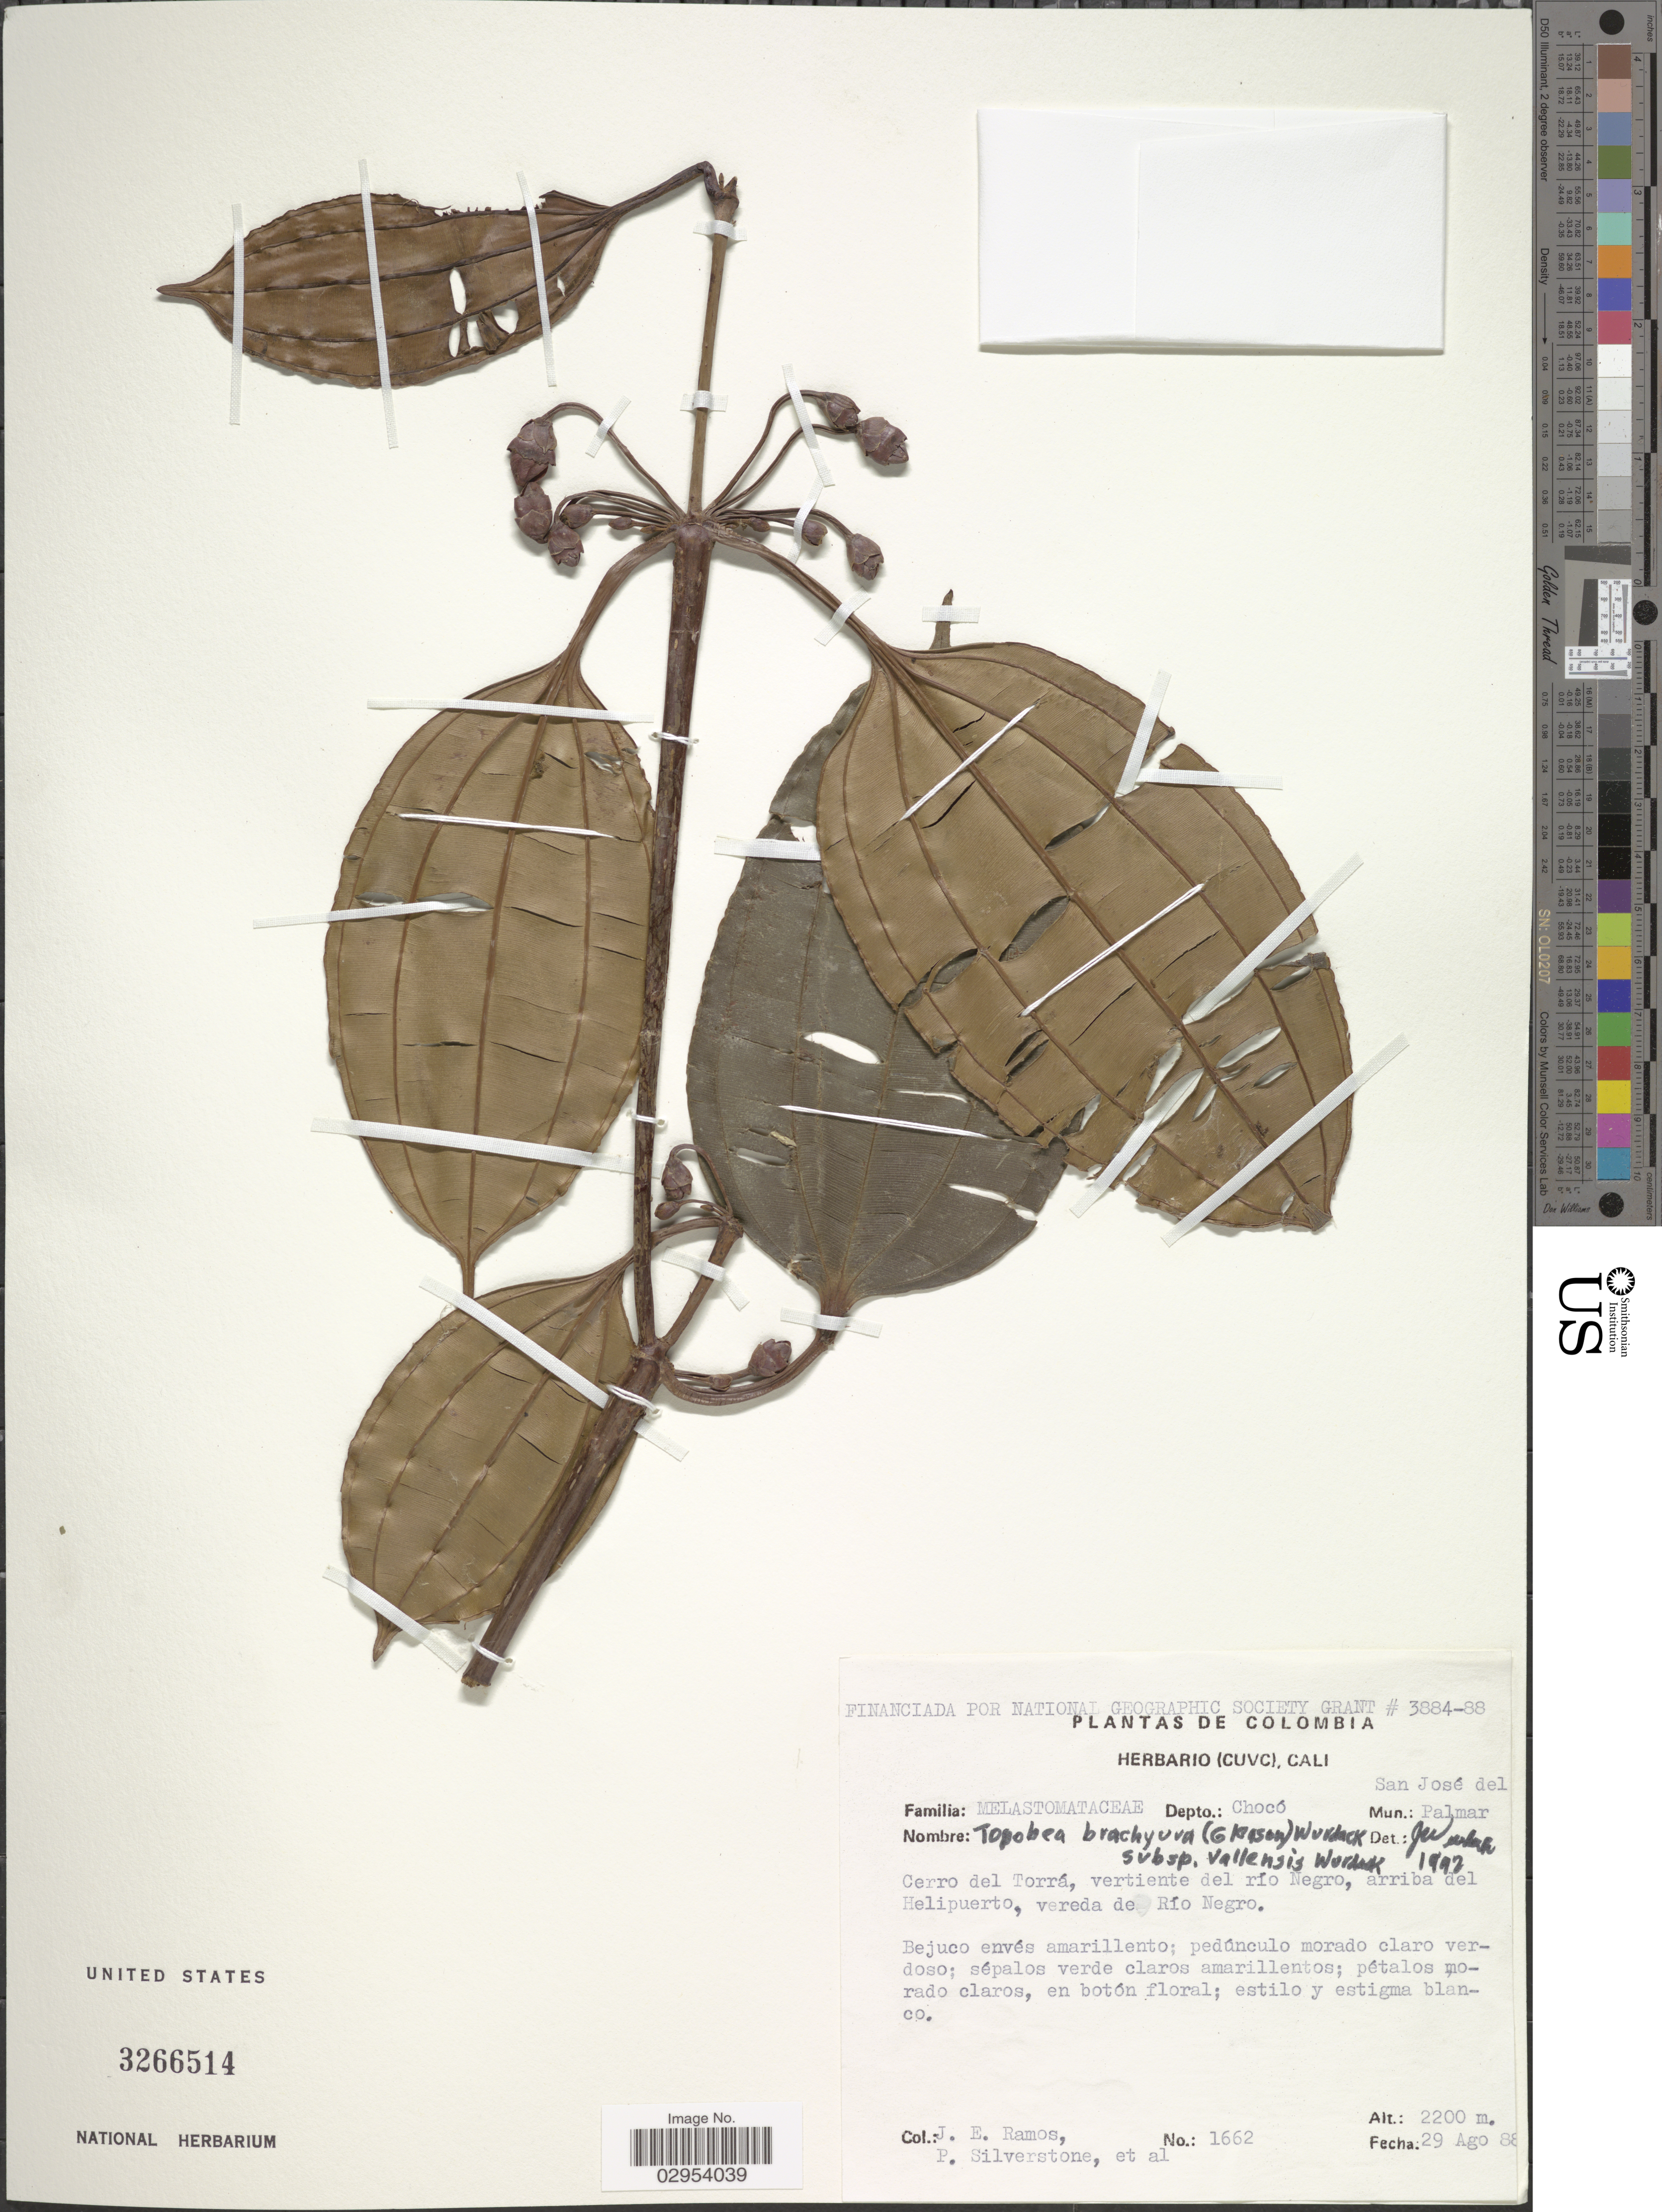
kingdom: Plantae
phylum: Tracheophyta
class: Magnoliopsida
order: Myrtales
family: Melastomataceae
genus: Topobea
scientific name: Topobea brachyura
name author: (Gleason) Wurdack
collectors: J. E. Ramos, P. Silverstone & et al.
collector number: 1662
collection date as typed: Transcribed d/m/y: 29/8/88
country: Colombia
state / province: Chocó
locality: Depto.: Chocó. Mun.: San José del Palmar. Cerro del Torrá, vertiente del río Negro, arriba del Helipuerto, vereda de Río Negro.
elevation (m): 2200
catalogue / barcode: US 3266514